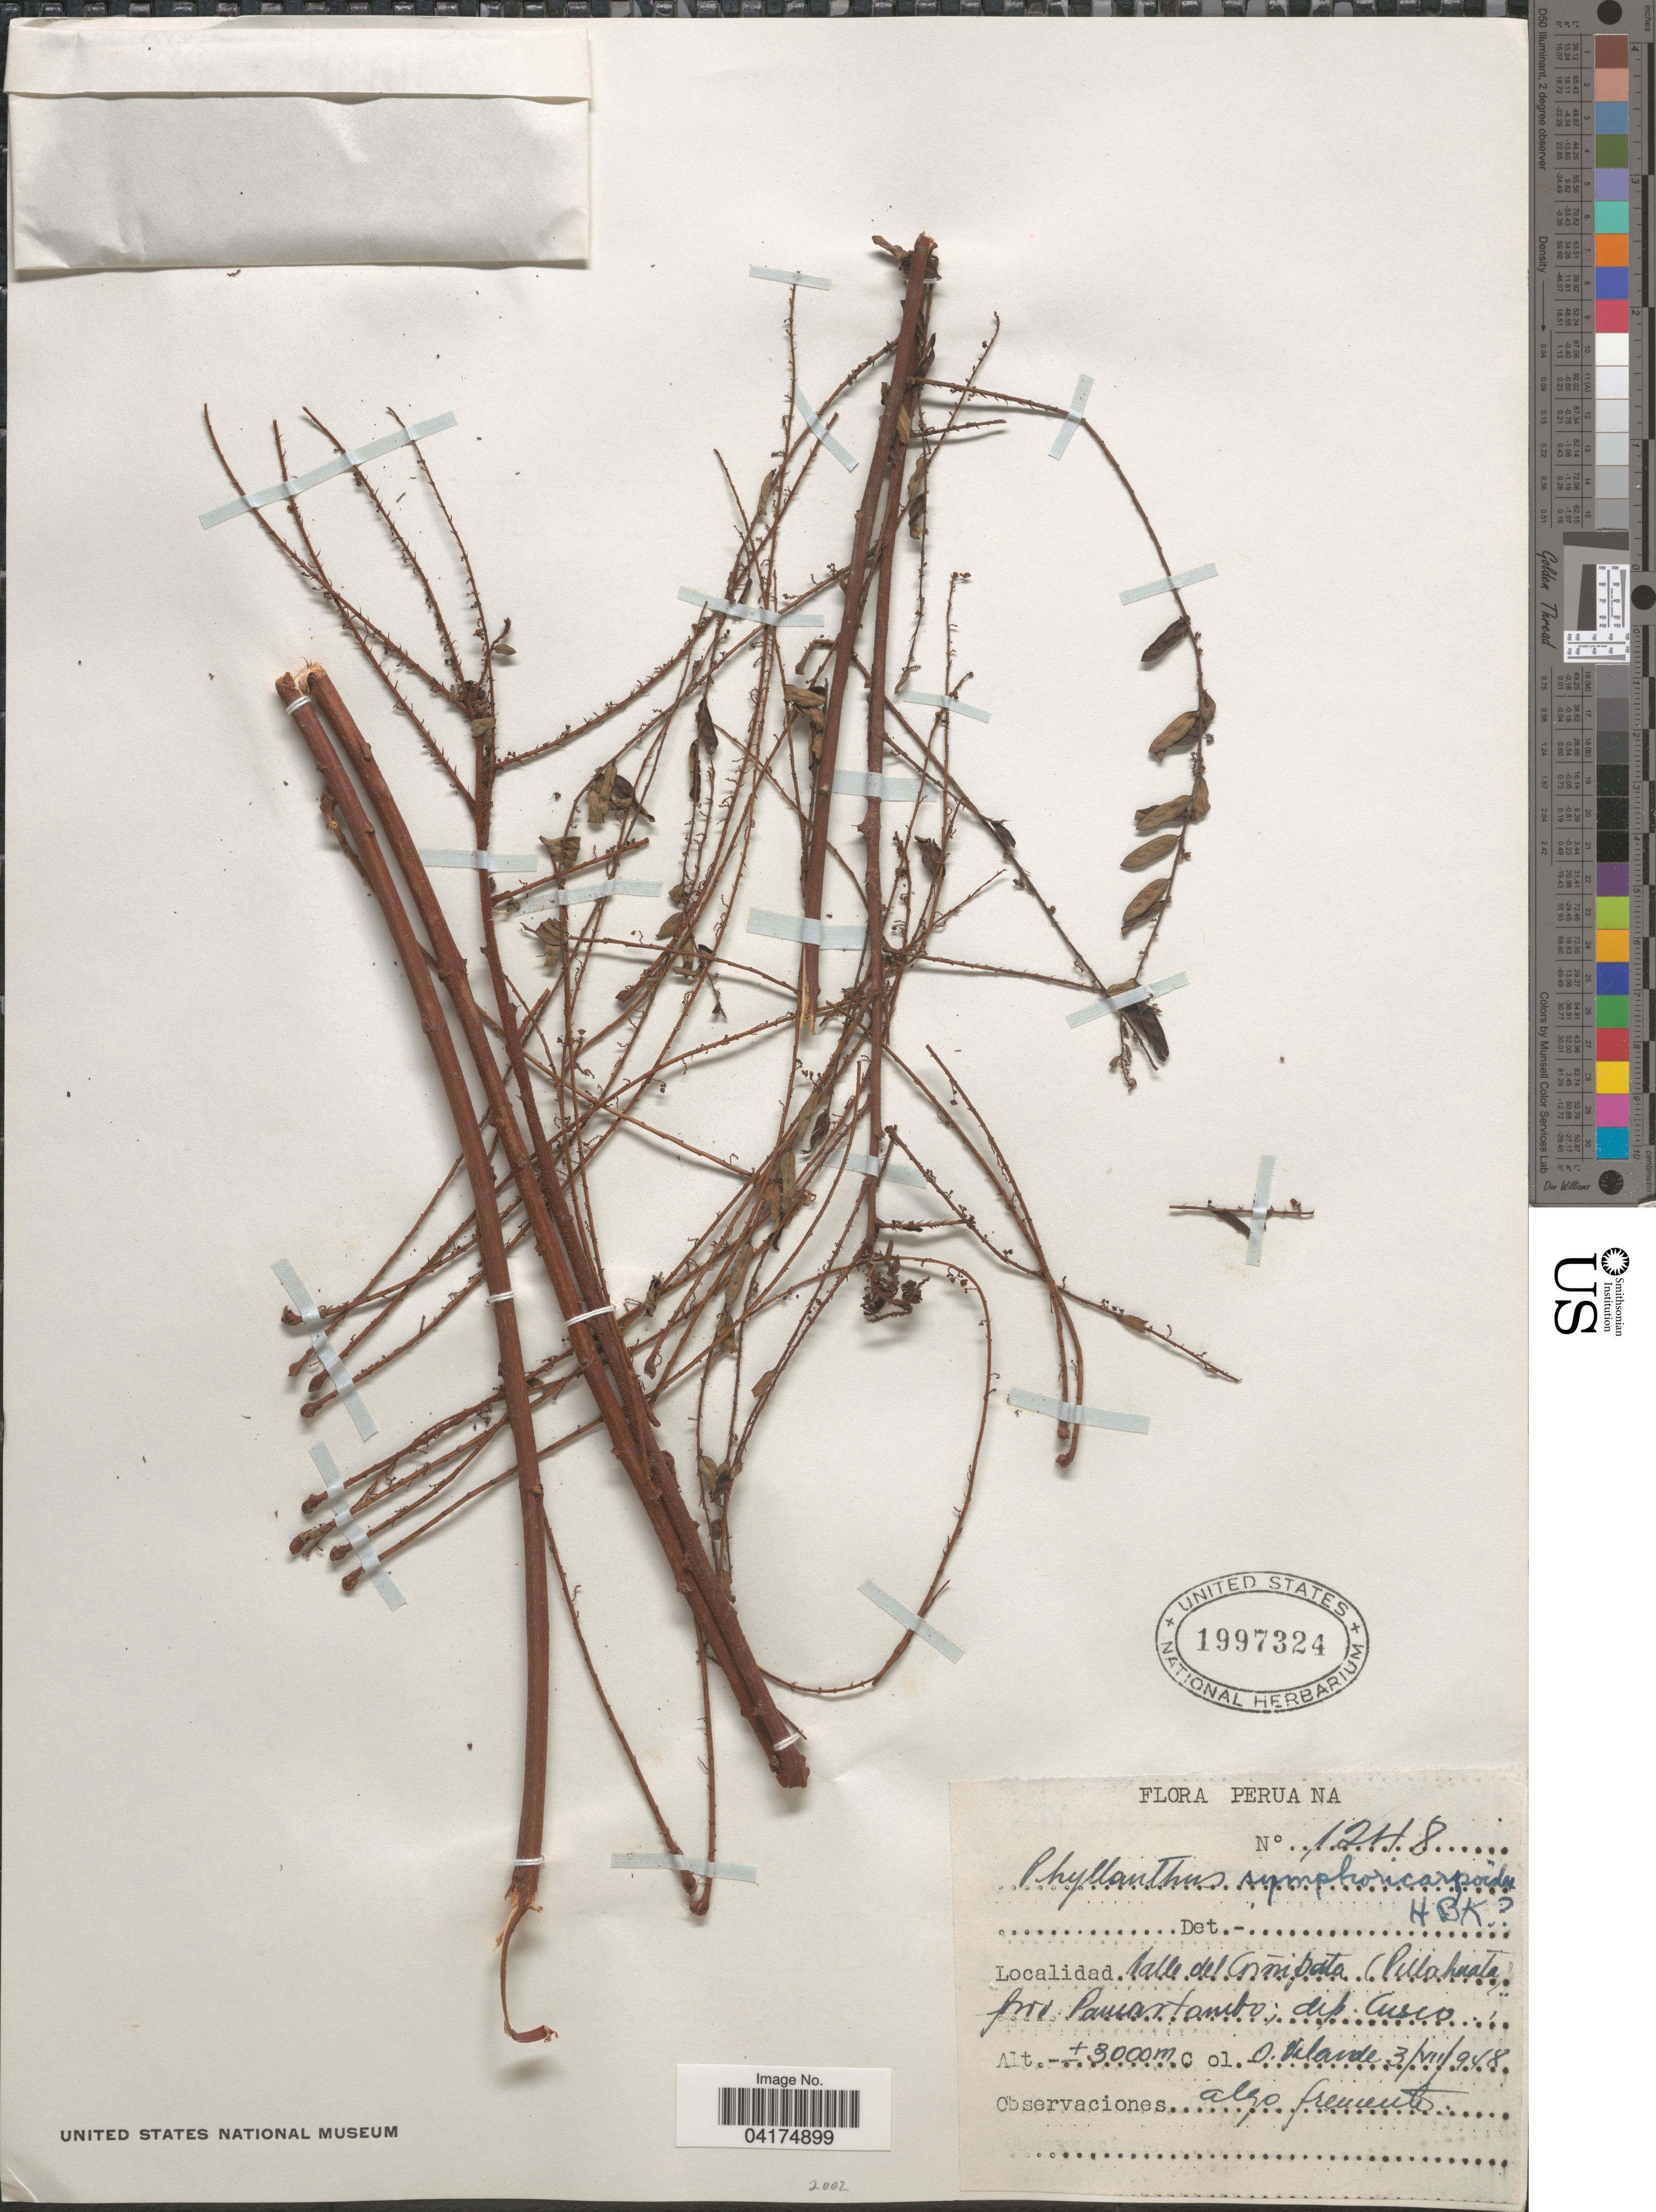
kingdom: Plantae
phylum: Tracheophyta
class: Magnoliopsida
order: Malpighiales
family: Phyllanthaceae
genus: Phyllanthus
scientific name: Phyllanthus symphoricarpoides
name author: Kunth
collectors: O. Velarde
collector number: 1248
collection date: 1948-07-03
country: Peru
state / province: Cusco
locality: Valle del Cúnipata [interpreted] (Pillahuata) fero [interpreted] Paucartambo; dep. Cusco.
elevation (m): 3000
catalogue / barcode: US 1997324